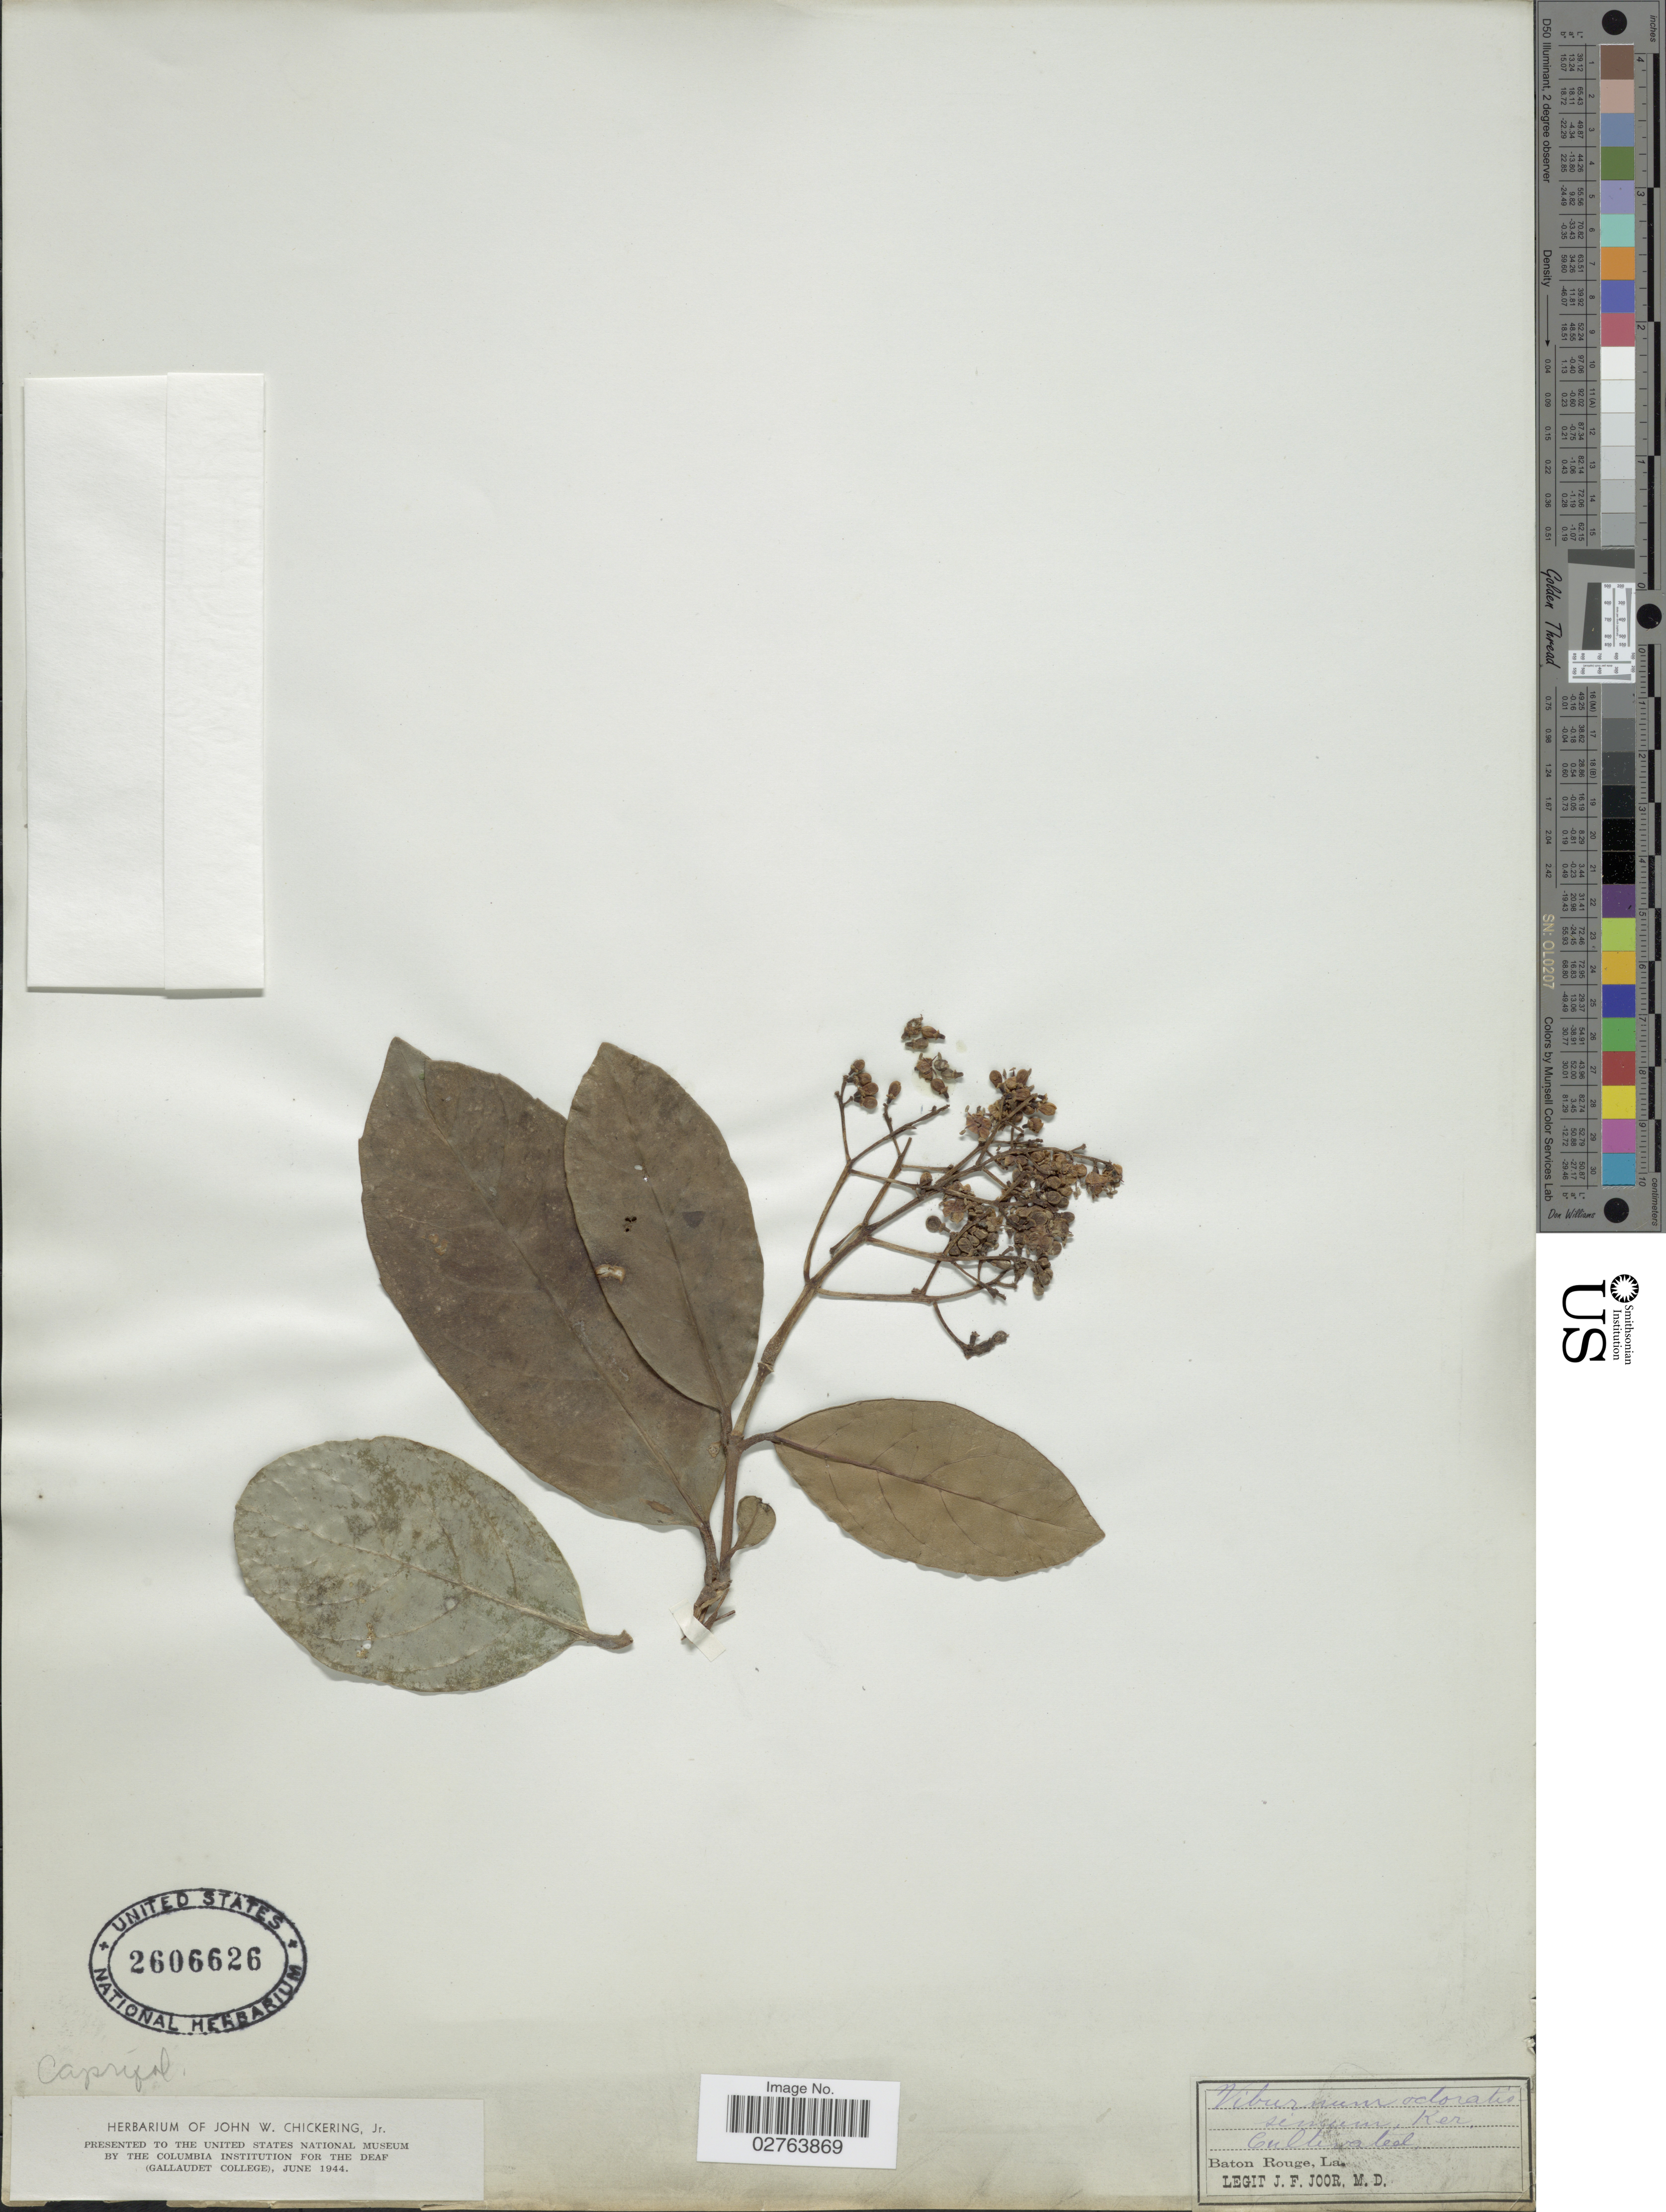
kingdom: Plantae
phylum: Tracheophyta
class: Magnoliopsida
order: Dipsacales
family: Viburnaceae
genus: Viburnum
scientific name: Viburnum odoratissimum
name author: Ker Gawl.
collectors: J. F. Joor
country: United States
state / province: Louisiana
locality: Baton Rouge.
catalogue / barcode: US 2606626